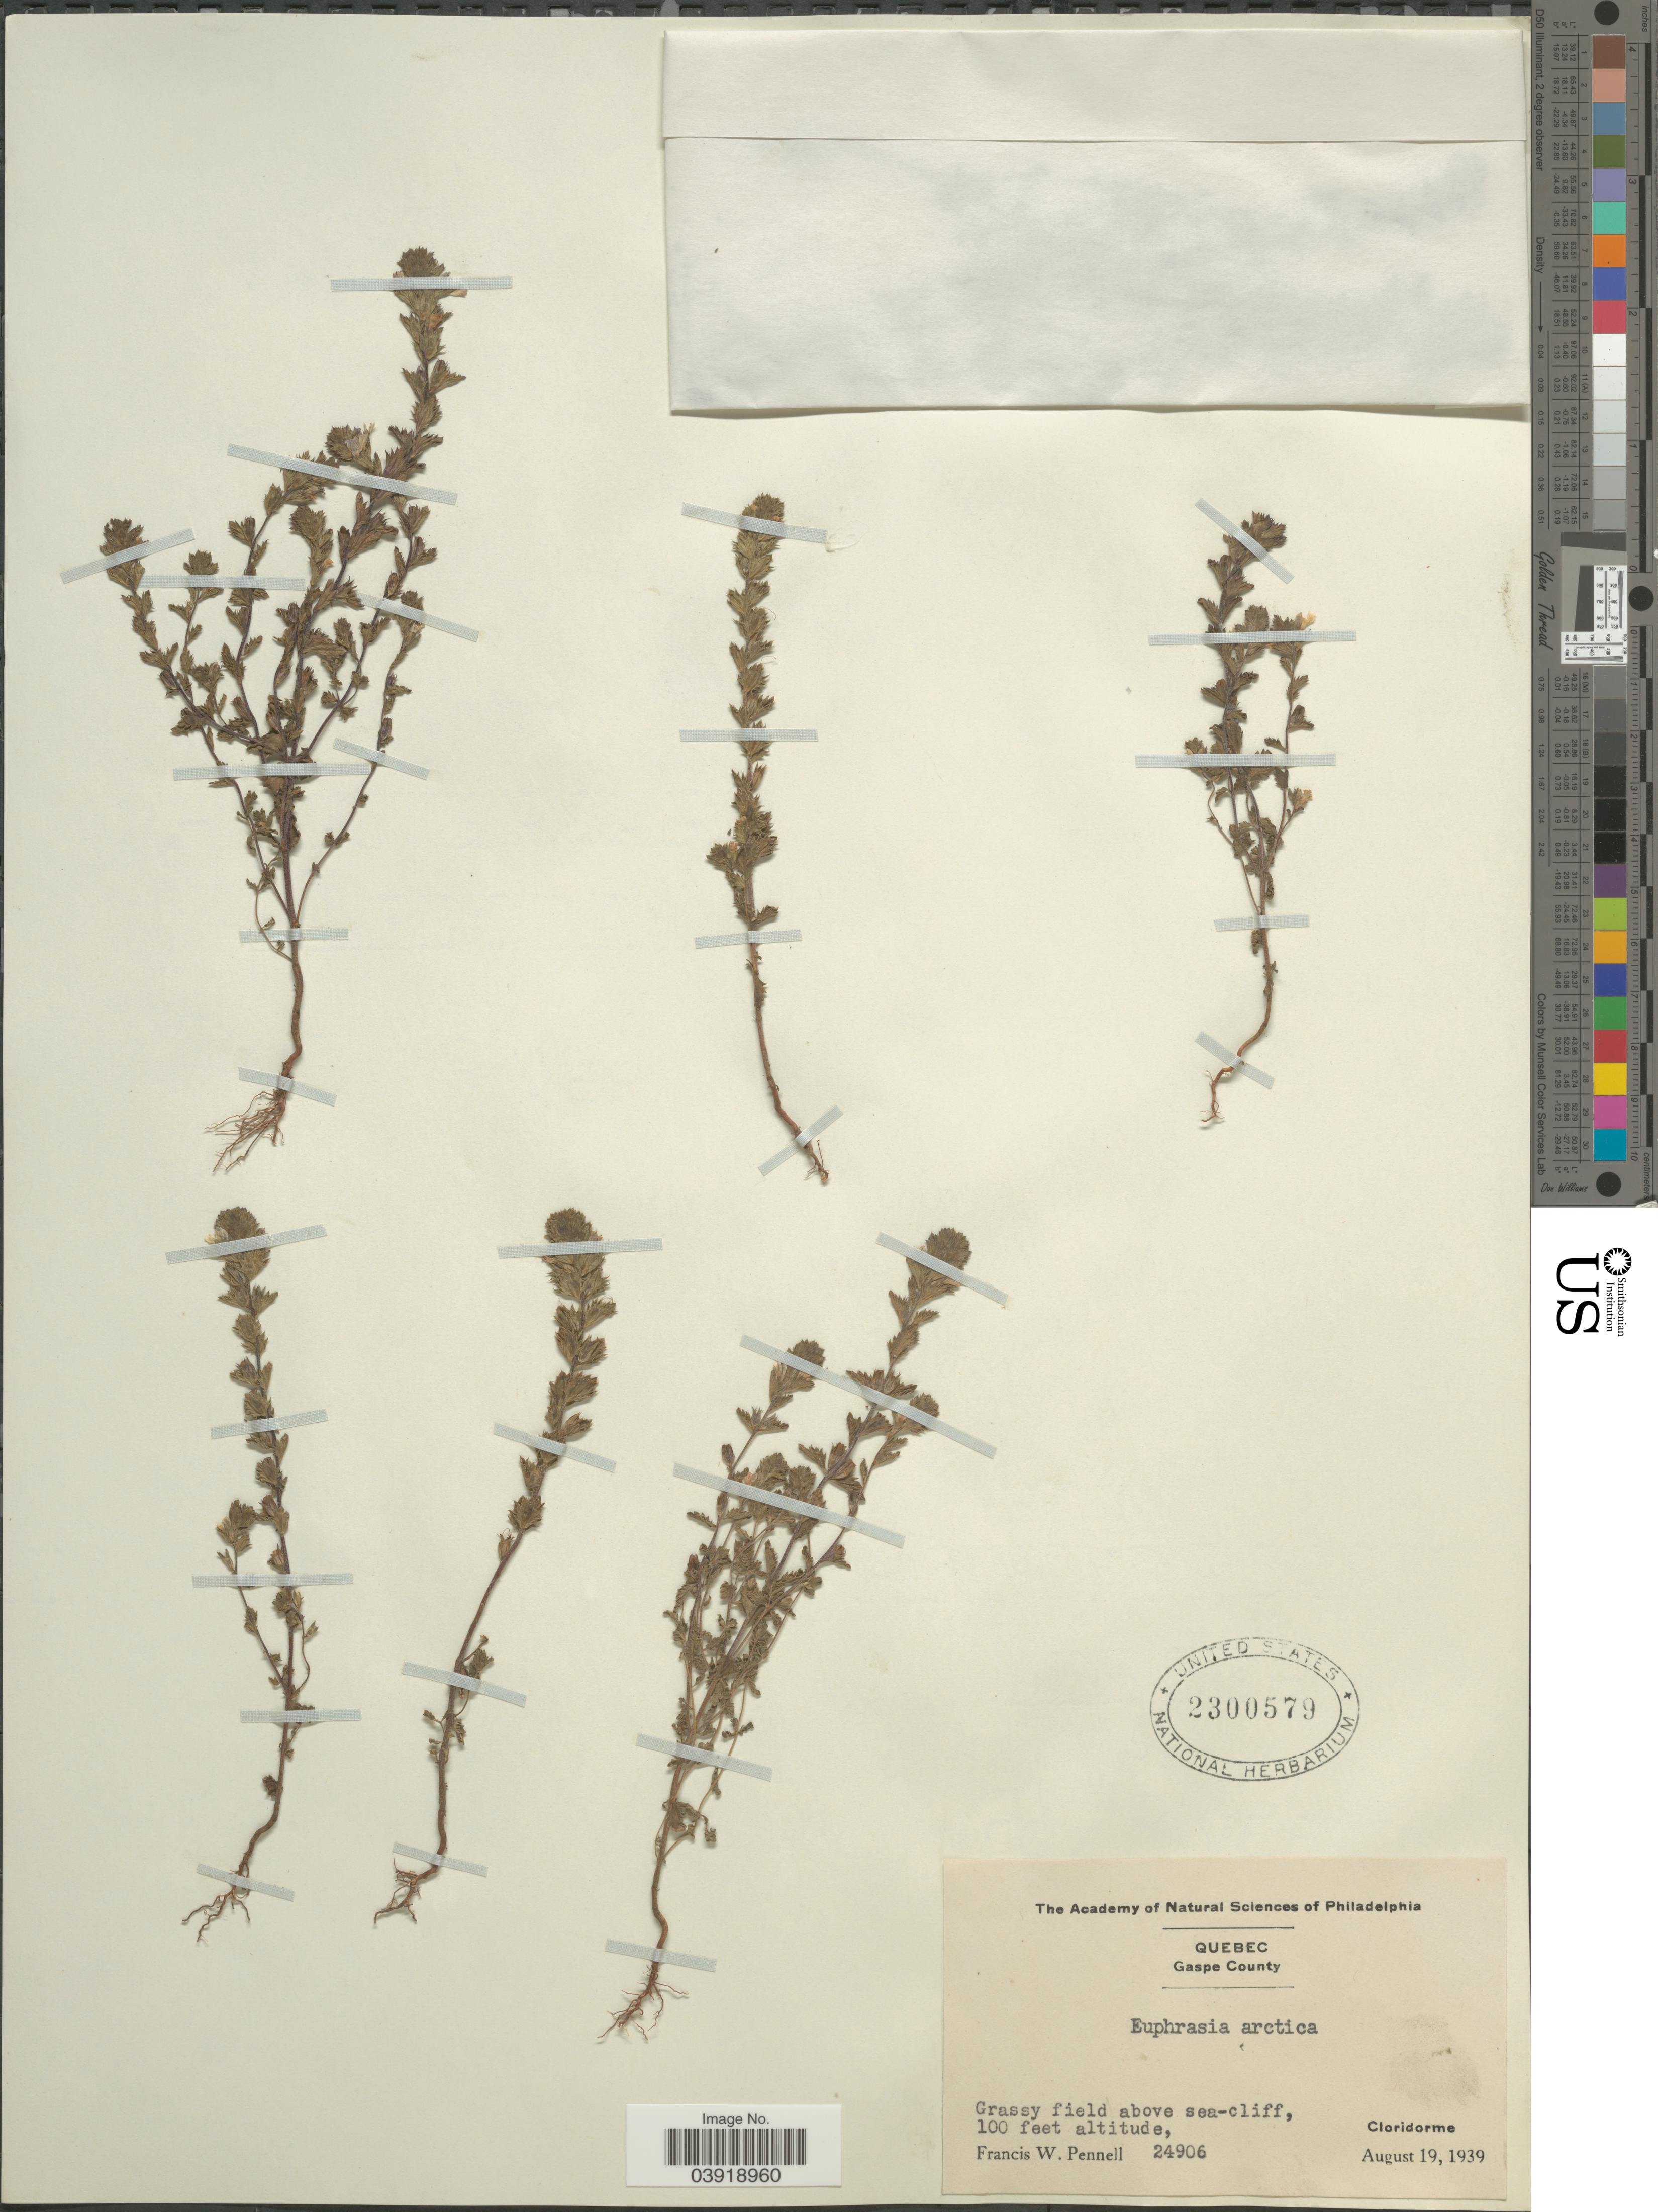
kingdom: Plantae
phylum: Tracheophyta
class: Magnoliopsida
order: Lamiales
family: Orobanchaceae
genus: Euphrasia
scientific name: Euphrasia arctica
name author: Lange ex Rostrup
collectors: F. W. Pennell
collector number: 24906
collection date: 1939-08-19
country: Canada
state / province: Quebec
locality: Gaspe County. Above sea-cliff, Cloridorme.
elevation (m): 30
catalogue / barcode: US 2300579